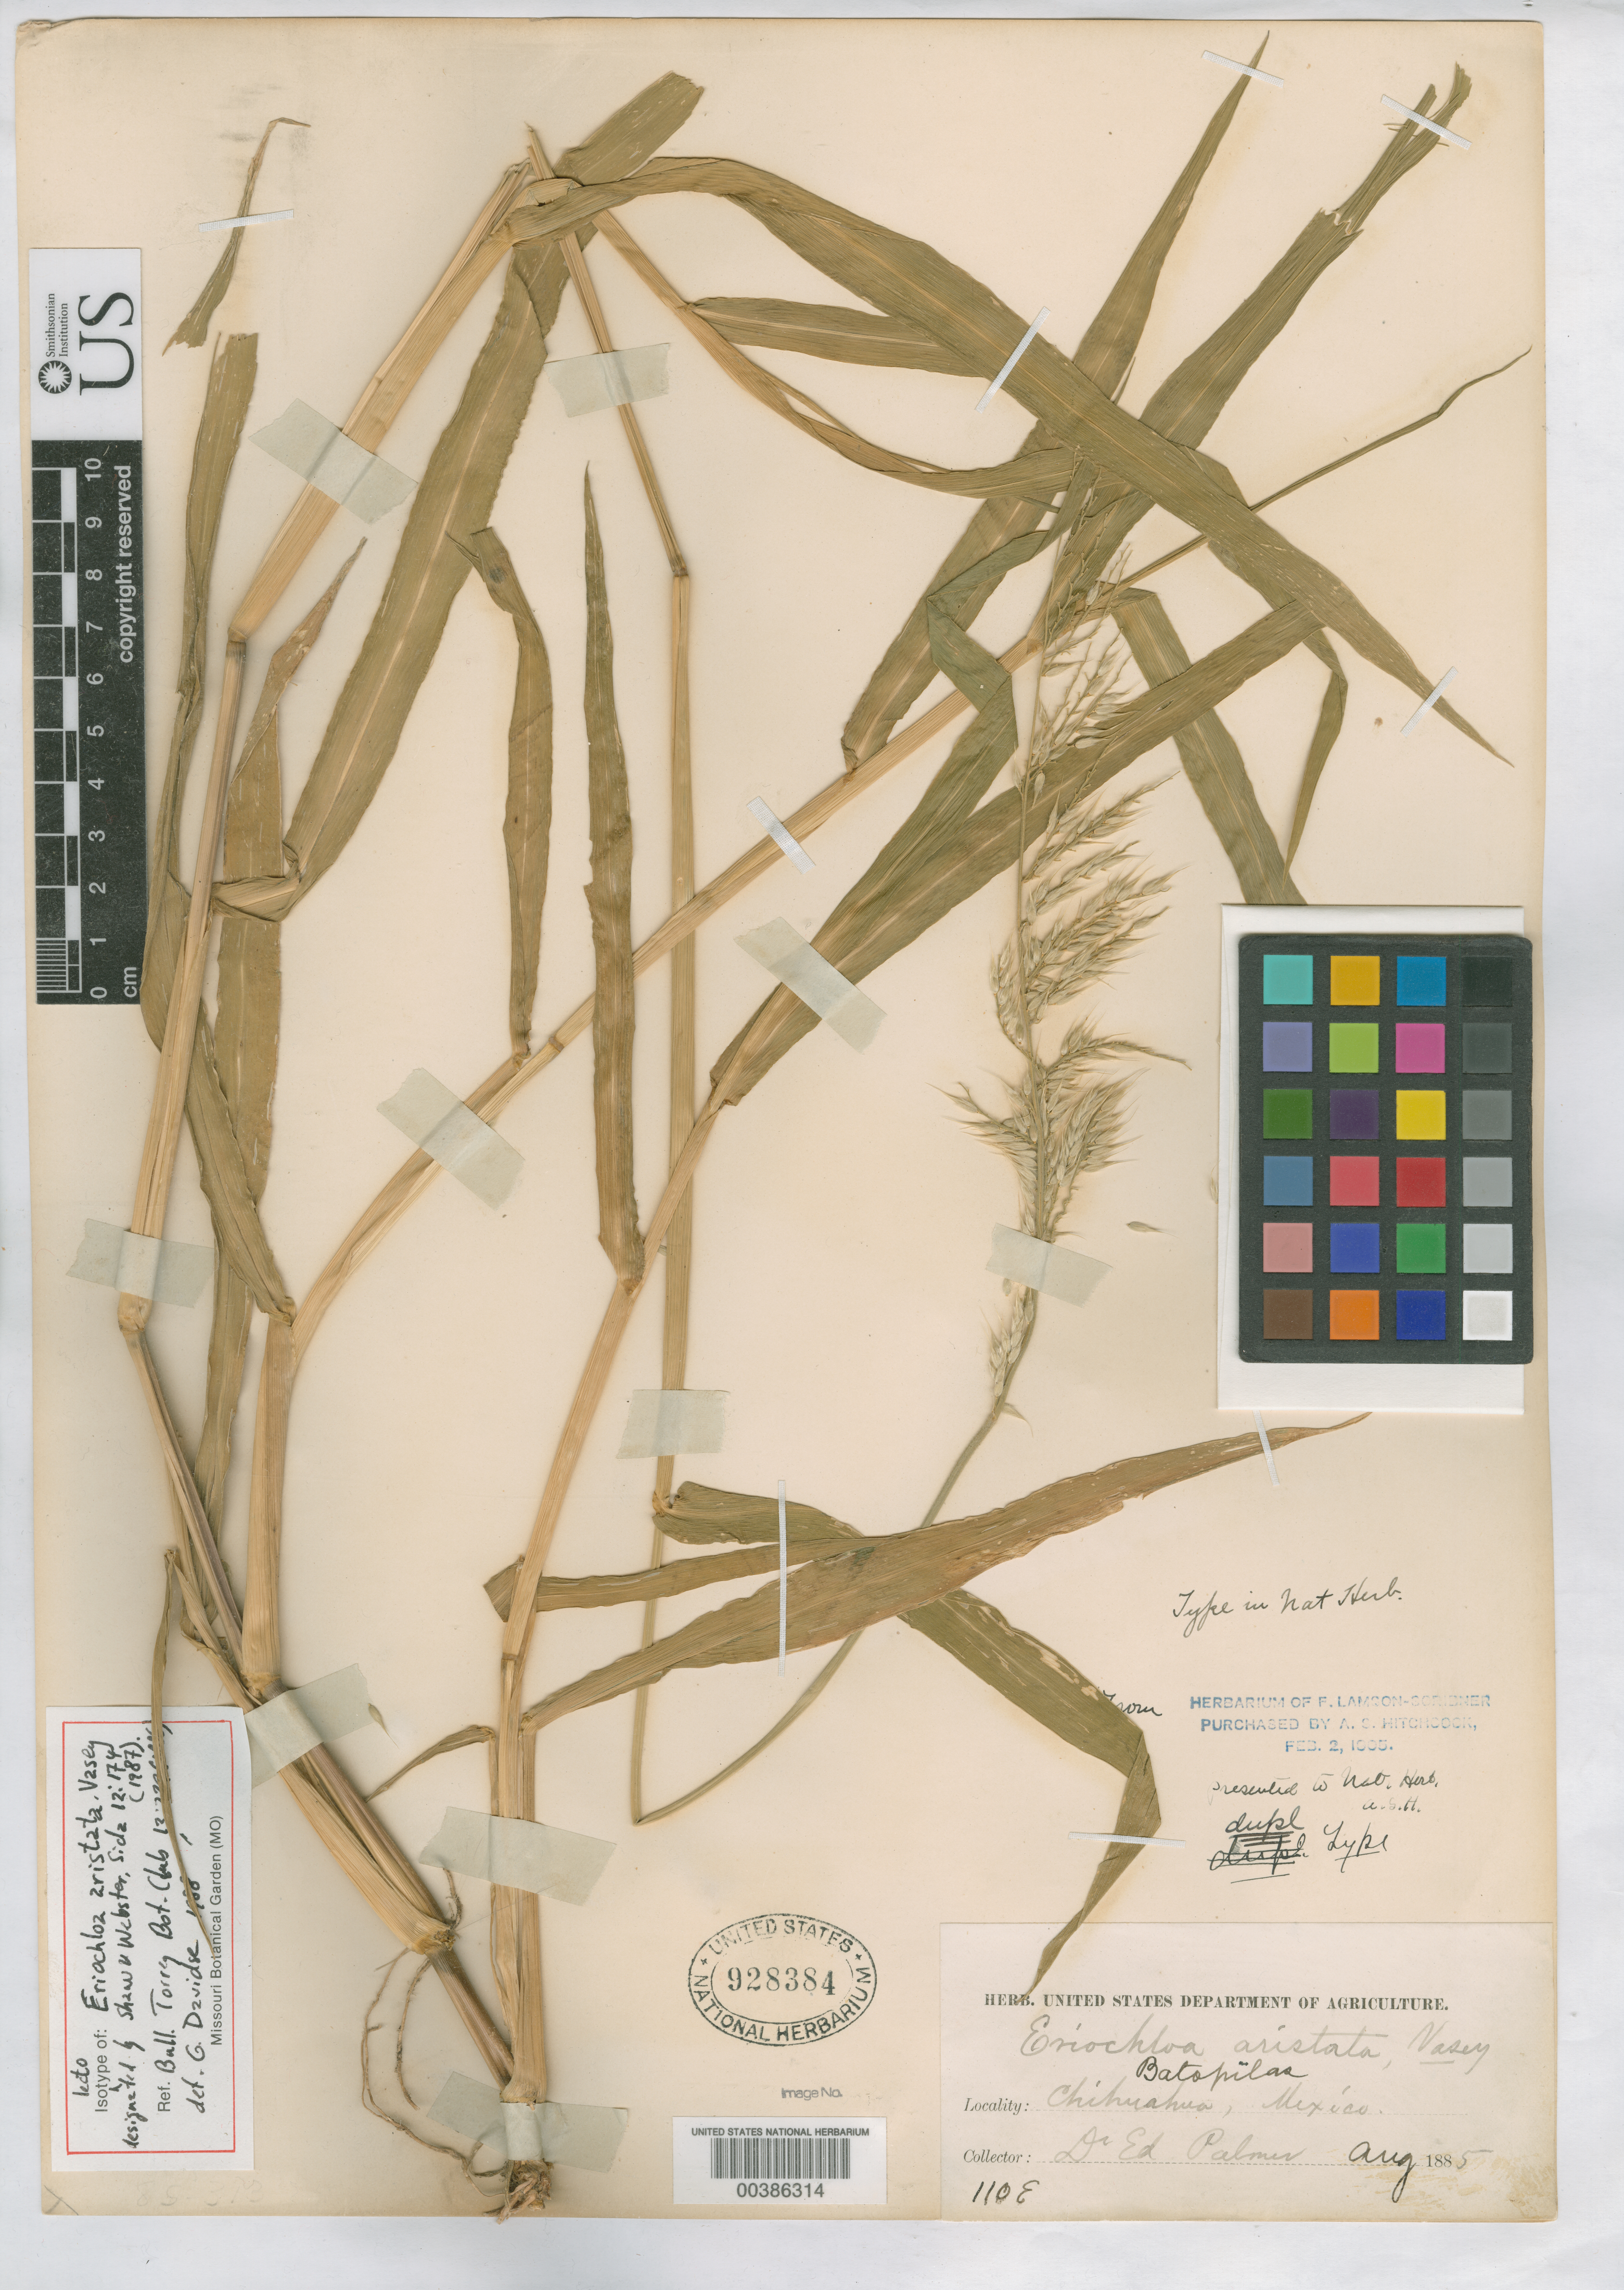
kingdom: Plantae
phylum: Tracheophyta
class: Liliopsida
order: Poales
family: Poaceae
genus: Eriochloa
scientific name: Eriochloa aristata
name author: Vasey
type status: Isolectotype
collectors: E. Palmer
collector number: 110e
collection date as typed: Aug 1885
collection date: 1885-08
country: Mexico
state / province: Chihuahua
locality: Batopilas.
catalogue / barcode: US 928384